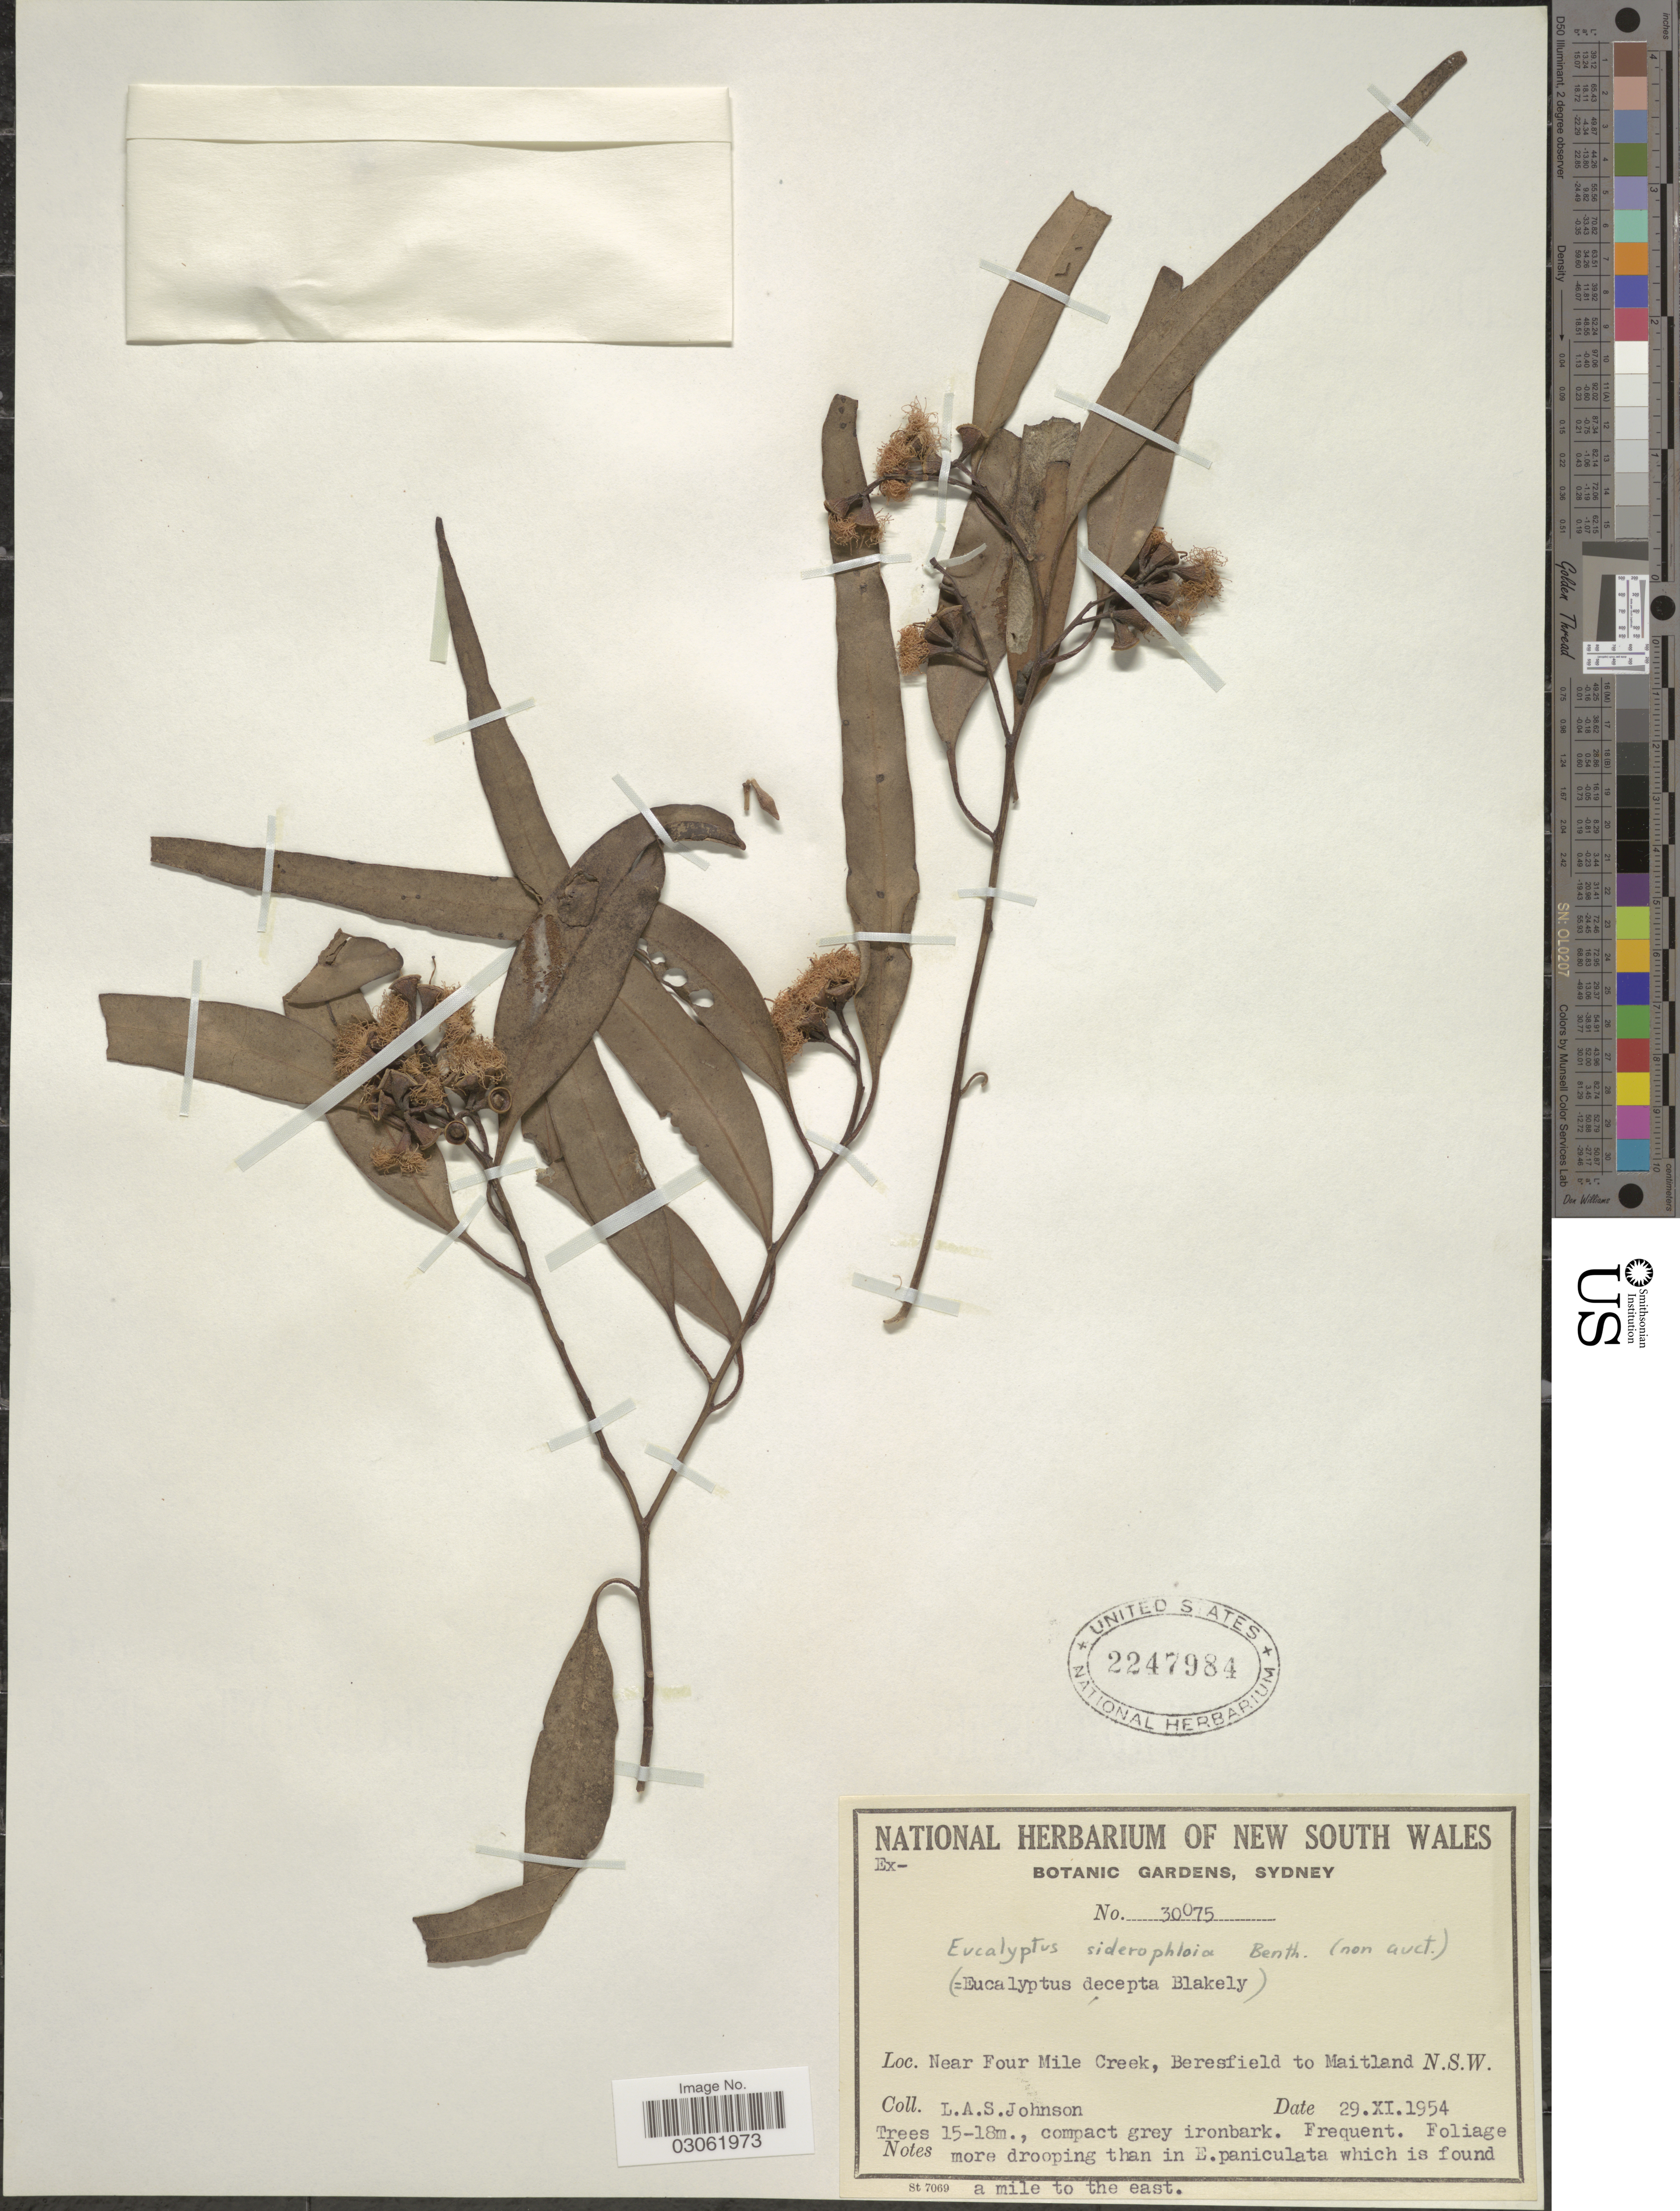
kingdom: Plantae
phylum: Tracheophyta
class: Magnoliopsida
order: Myrtales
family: Myrtaceae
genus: Eucalyptus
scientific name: Eucalyptus siderophloia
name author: Benth.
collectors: L. A. S. Johnson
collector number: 30075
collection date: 1954-11-29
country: Australia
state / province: New South Wales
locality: Near Four Mile Creek, Beresfield to Maidland.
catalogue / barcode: US 2247984